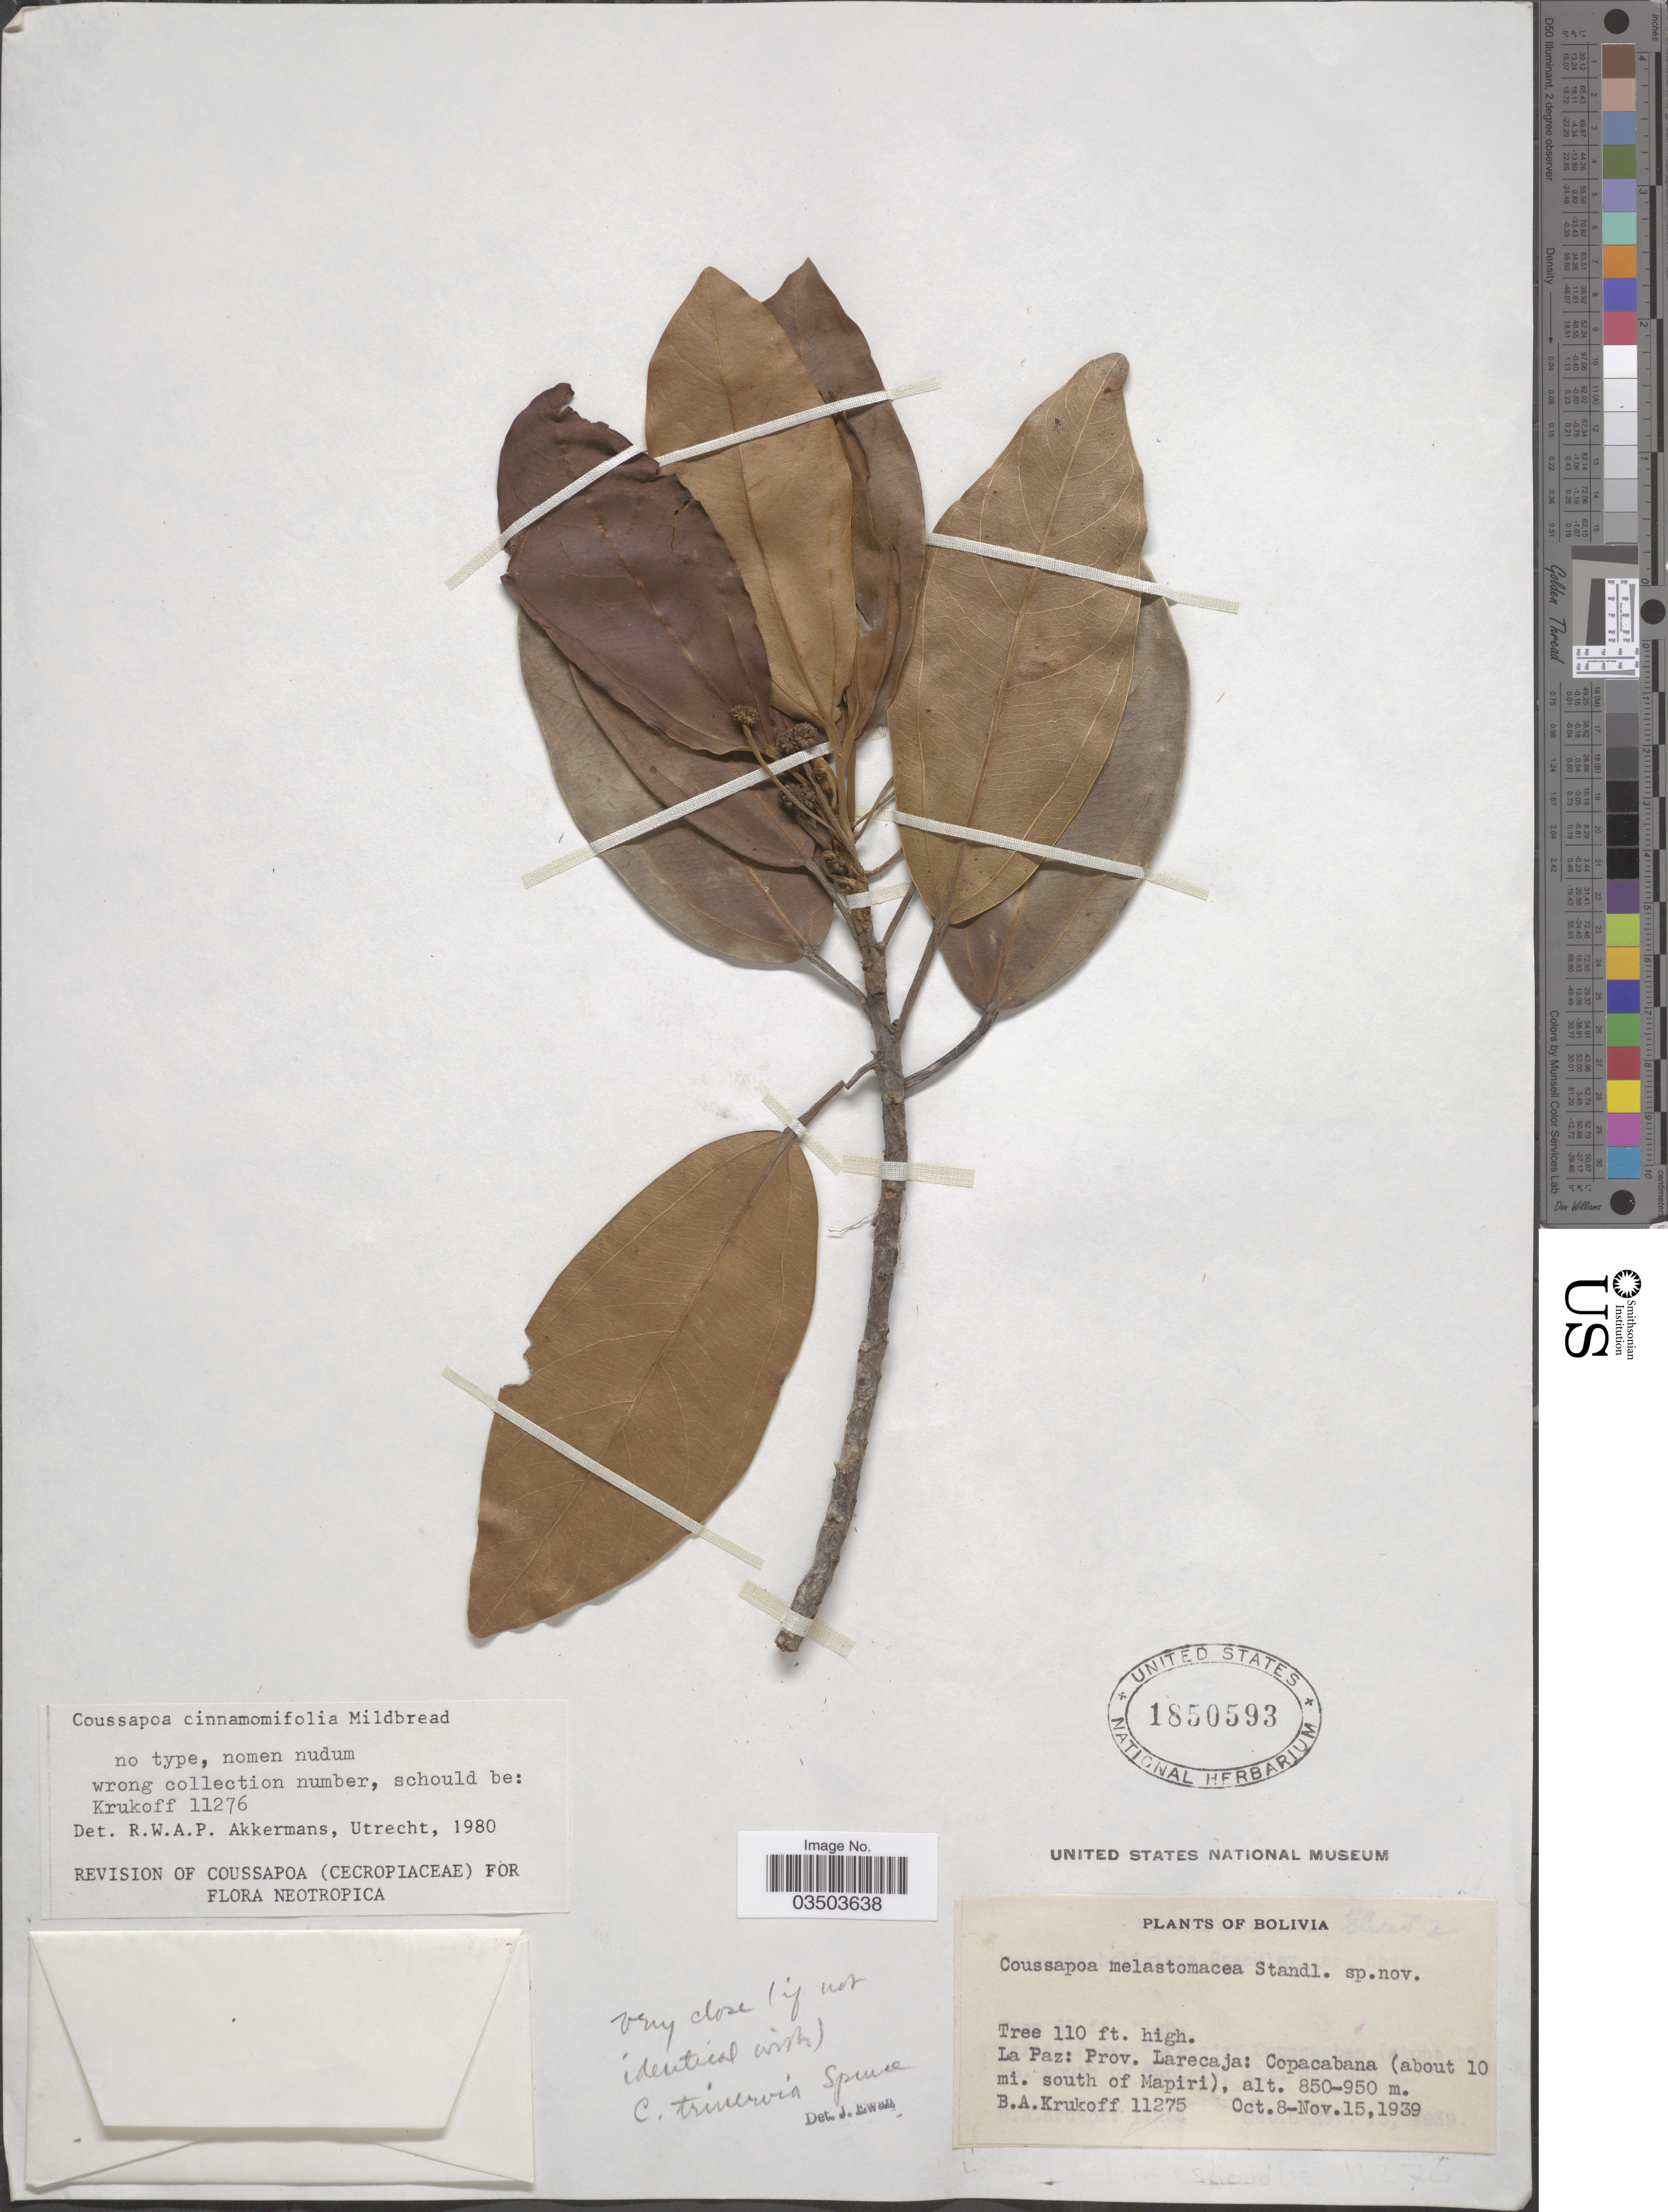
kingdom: Plantae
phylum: Tracheophyta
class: Magnoliopsida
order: Rosales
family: Urticaceae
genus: Coussapoa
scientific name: Coussapoa cinnamomifolia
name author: Mildbr.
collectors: B. A. Krukoff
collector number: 11275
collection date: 1939-10-08/1939-10-15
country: Bolivia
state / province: La Paz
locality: Prov. Larecaja: Copacabana (about 10 mi. south of Mapiri).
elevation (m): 850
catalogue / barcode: US 1850593